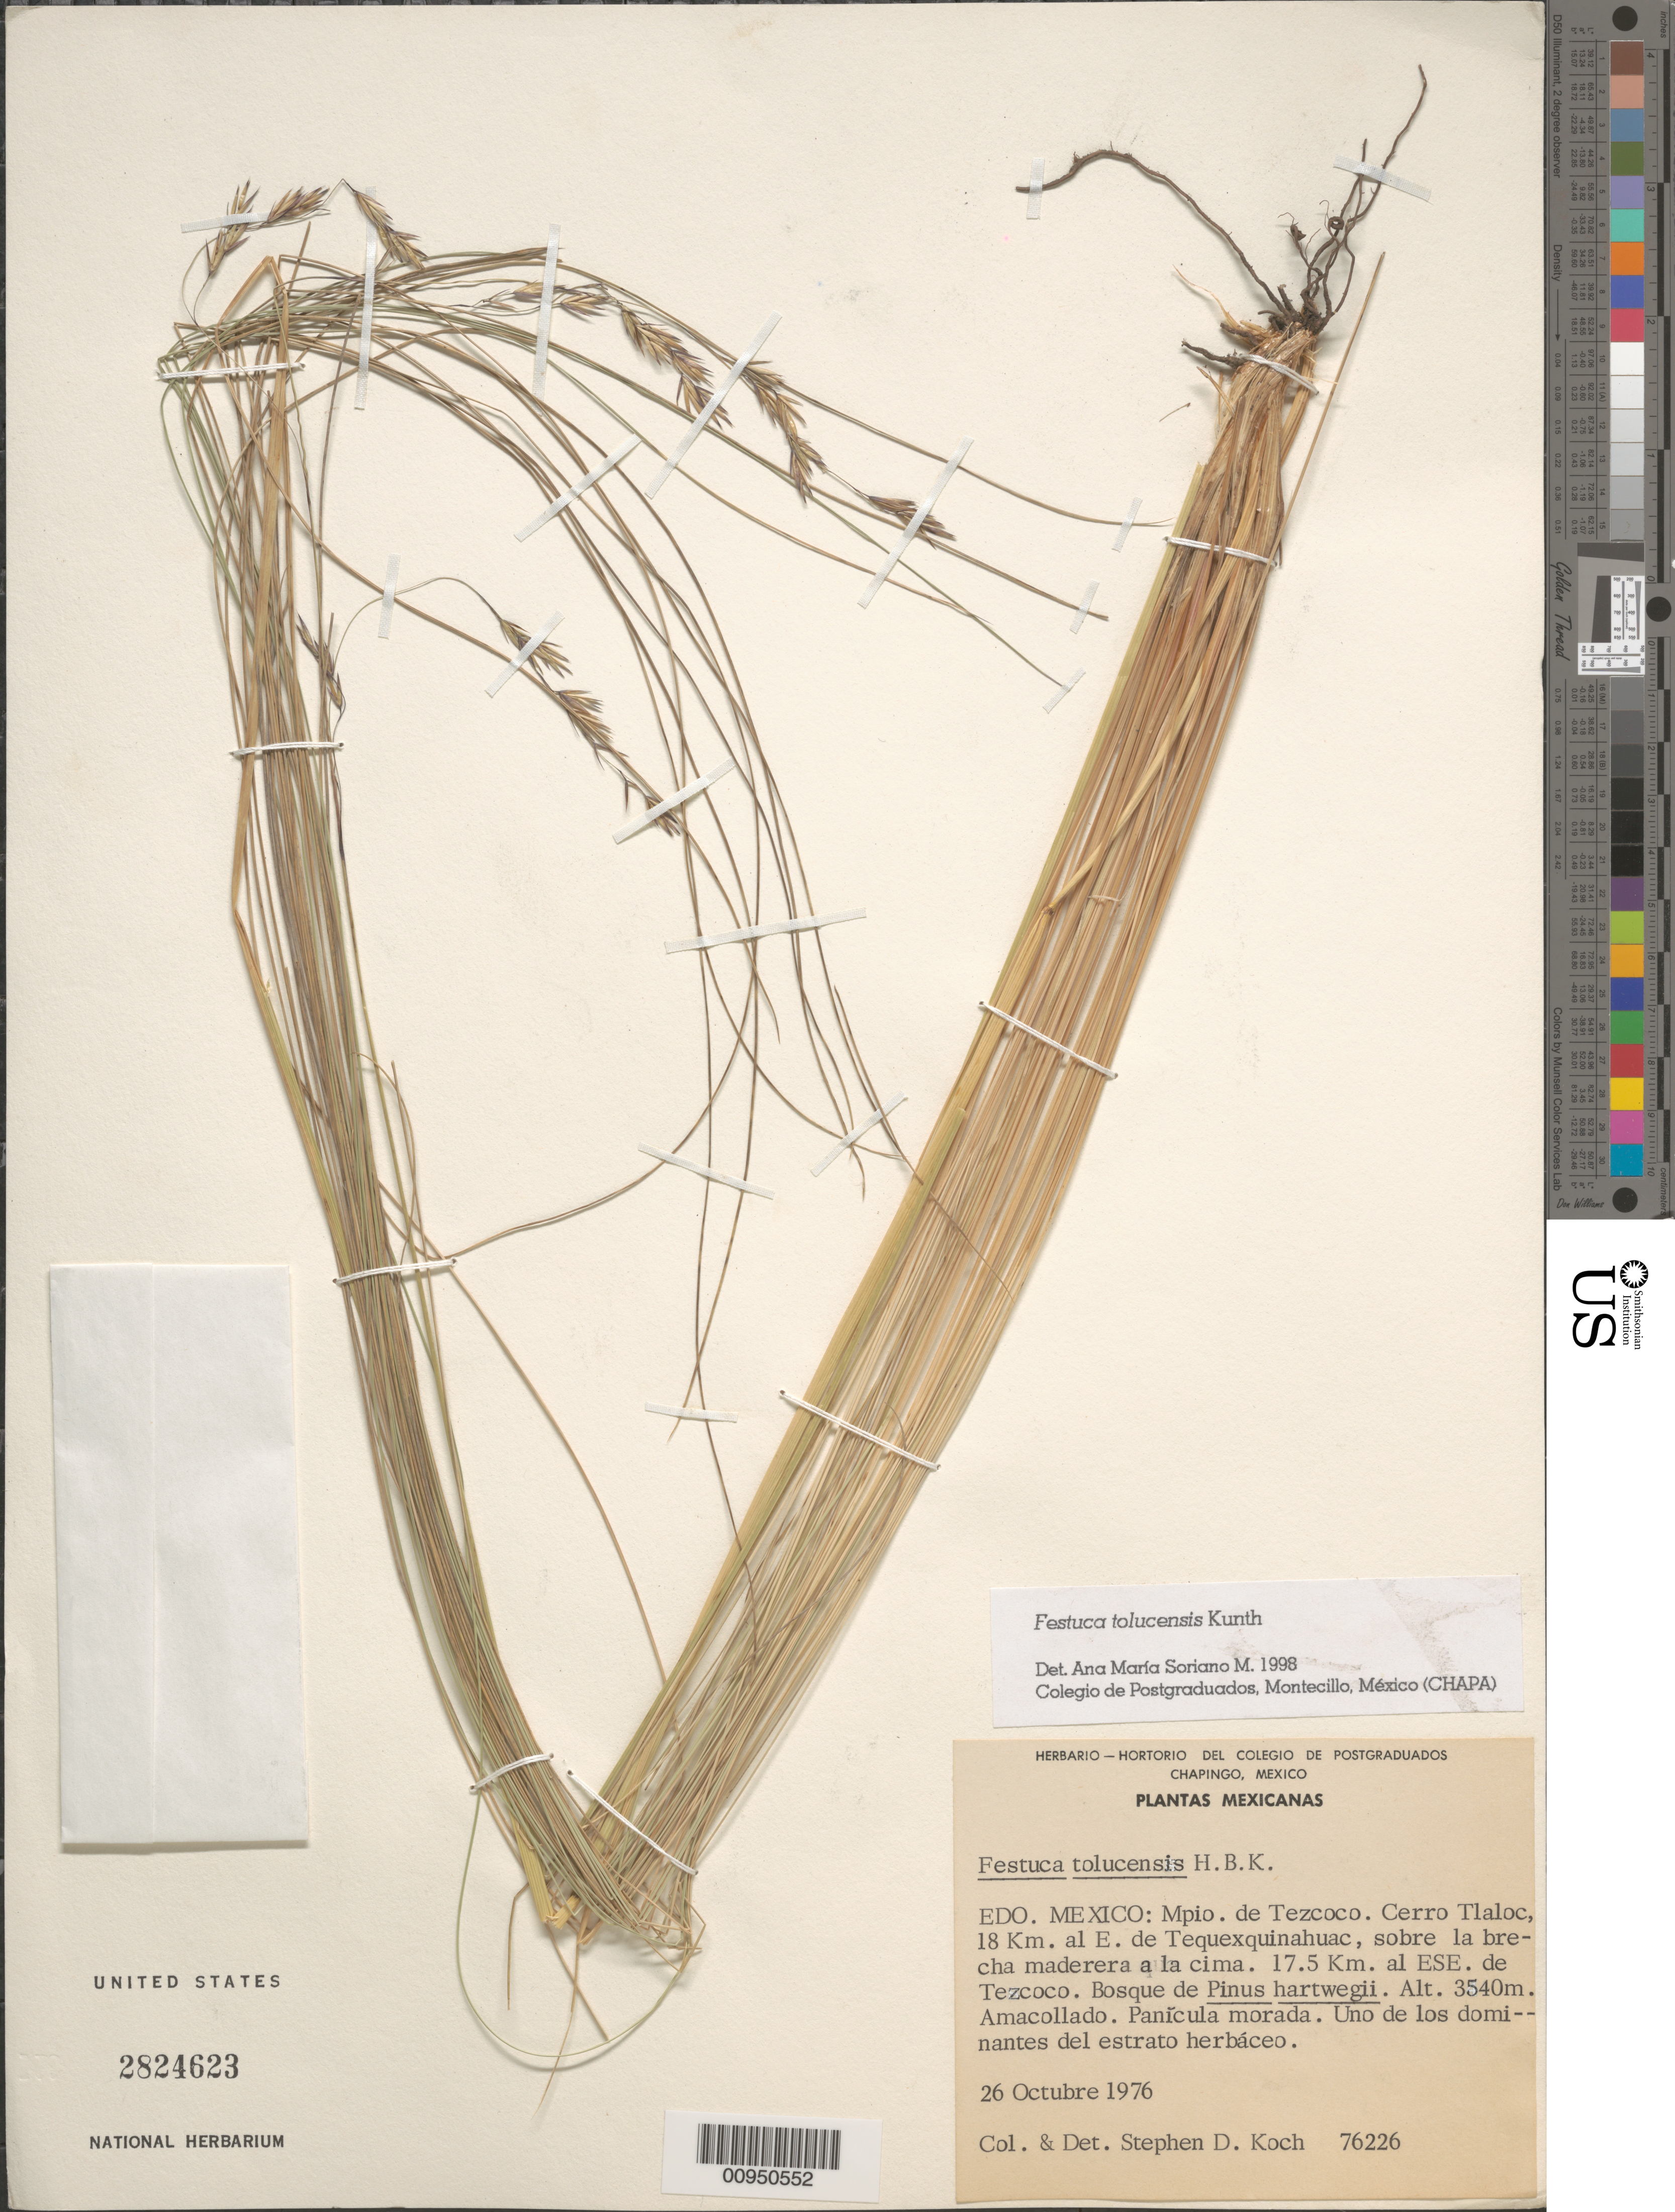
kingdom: Plantae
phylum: Tracheophyta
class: Liliopsida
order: Poales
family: Poaceae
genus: Festuca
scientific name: Festuca tolucensis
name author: Kunth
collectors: S. D. Koch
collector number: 76226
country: Mexico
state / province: México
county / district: Tezcoco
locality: Cerro Tlaloc, E of Tequexquinahuac, ESE of Tezcoco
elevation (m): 3540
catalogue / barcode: US 2824623